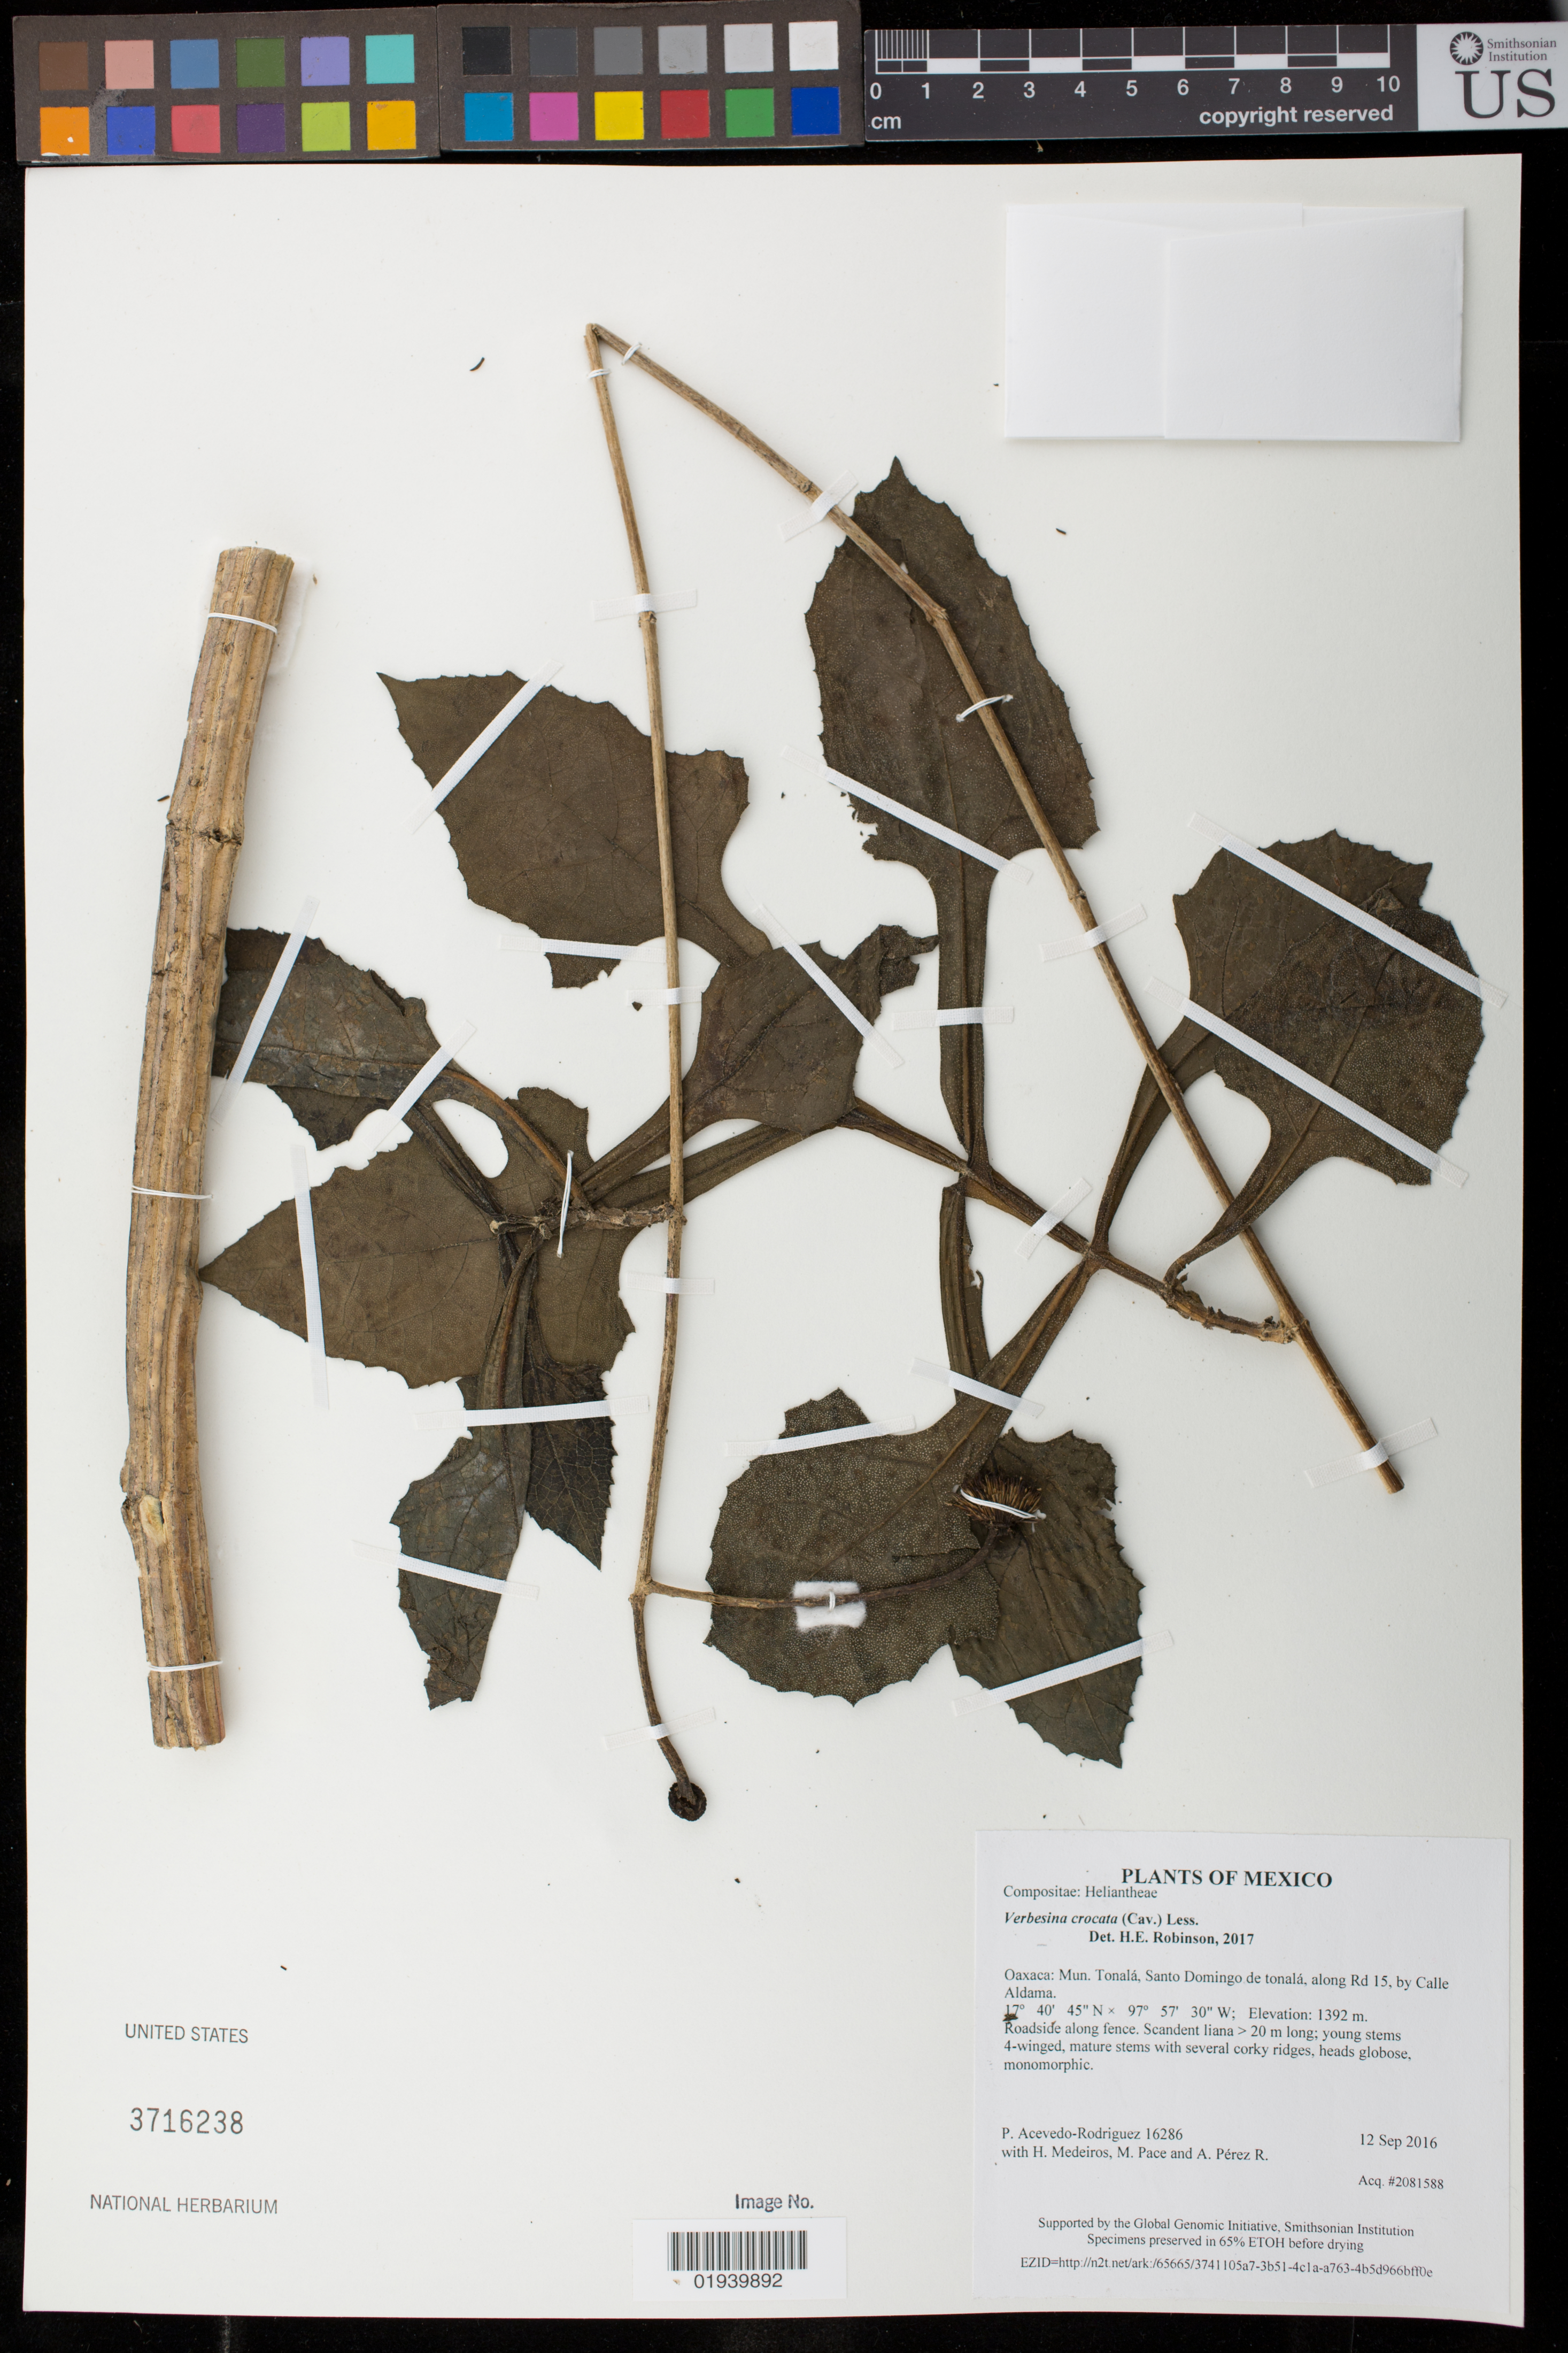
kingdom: Plantae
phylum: Tracheophyta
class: Magnoliopsida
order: Asterales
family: Asteraceae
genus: Verbesina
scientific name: Verbesina crocata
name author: (Cav.) Less.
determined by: Robinson, H. E., (US), Smithsonian Institution - National Museum of Natural History (UNITED STATES)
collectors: P. Acevedo-Rodr., H. Medeiros, M. R. Pace & A. Pérez R.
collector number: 16286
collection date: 2016-09-12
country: Mexico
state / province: Oaxaca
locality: Mun. Tonalá, Santo Domingo de tonalá, along Rd 15, by Calle Aldama.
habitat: Roadside along fence.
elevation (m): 1392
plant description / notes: US, NY, MO, K, F, GH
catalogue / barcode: US 3716238